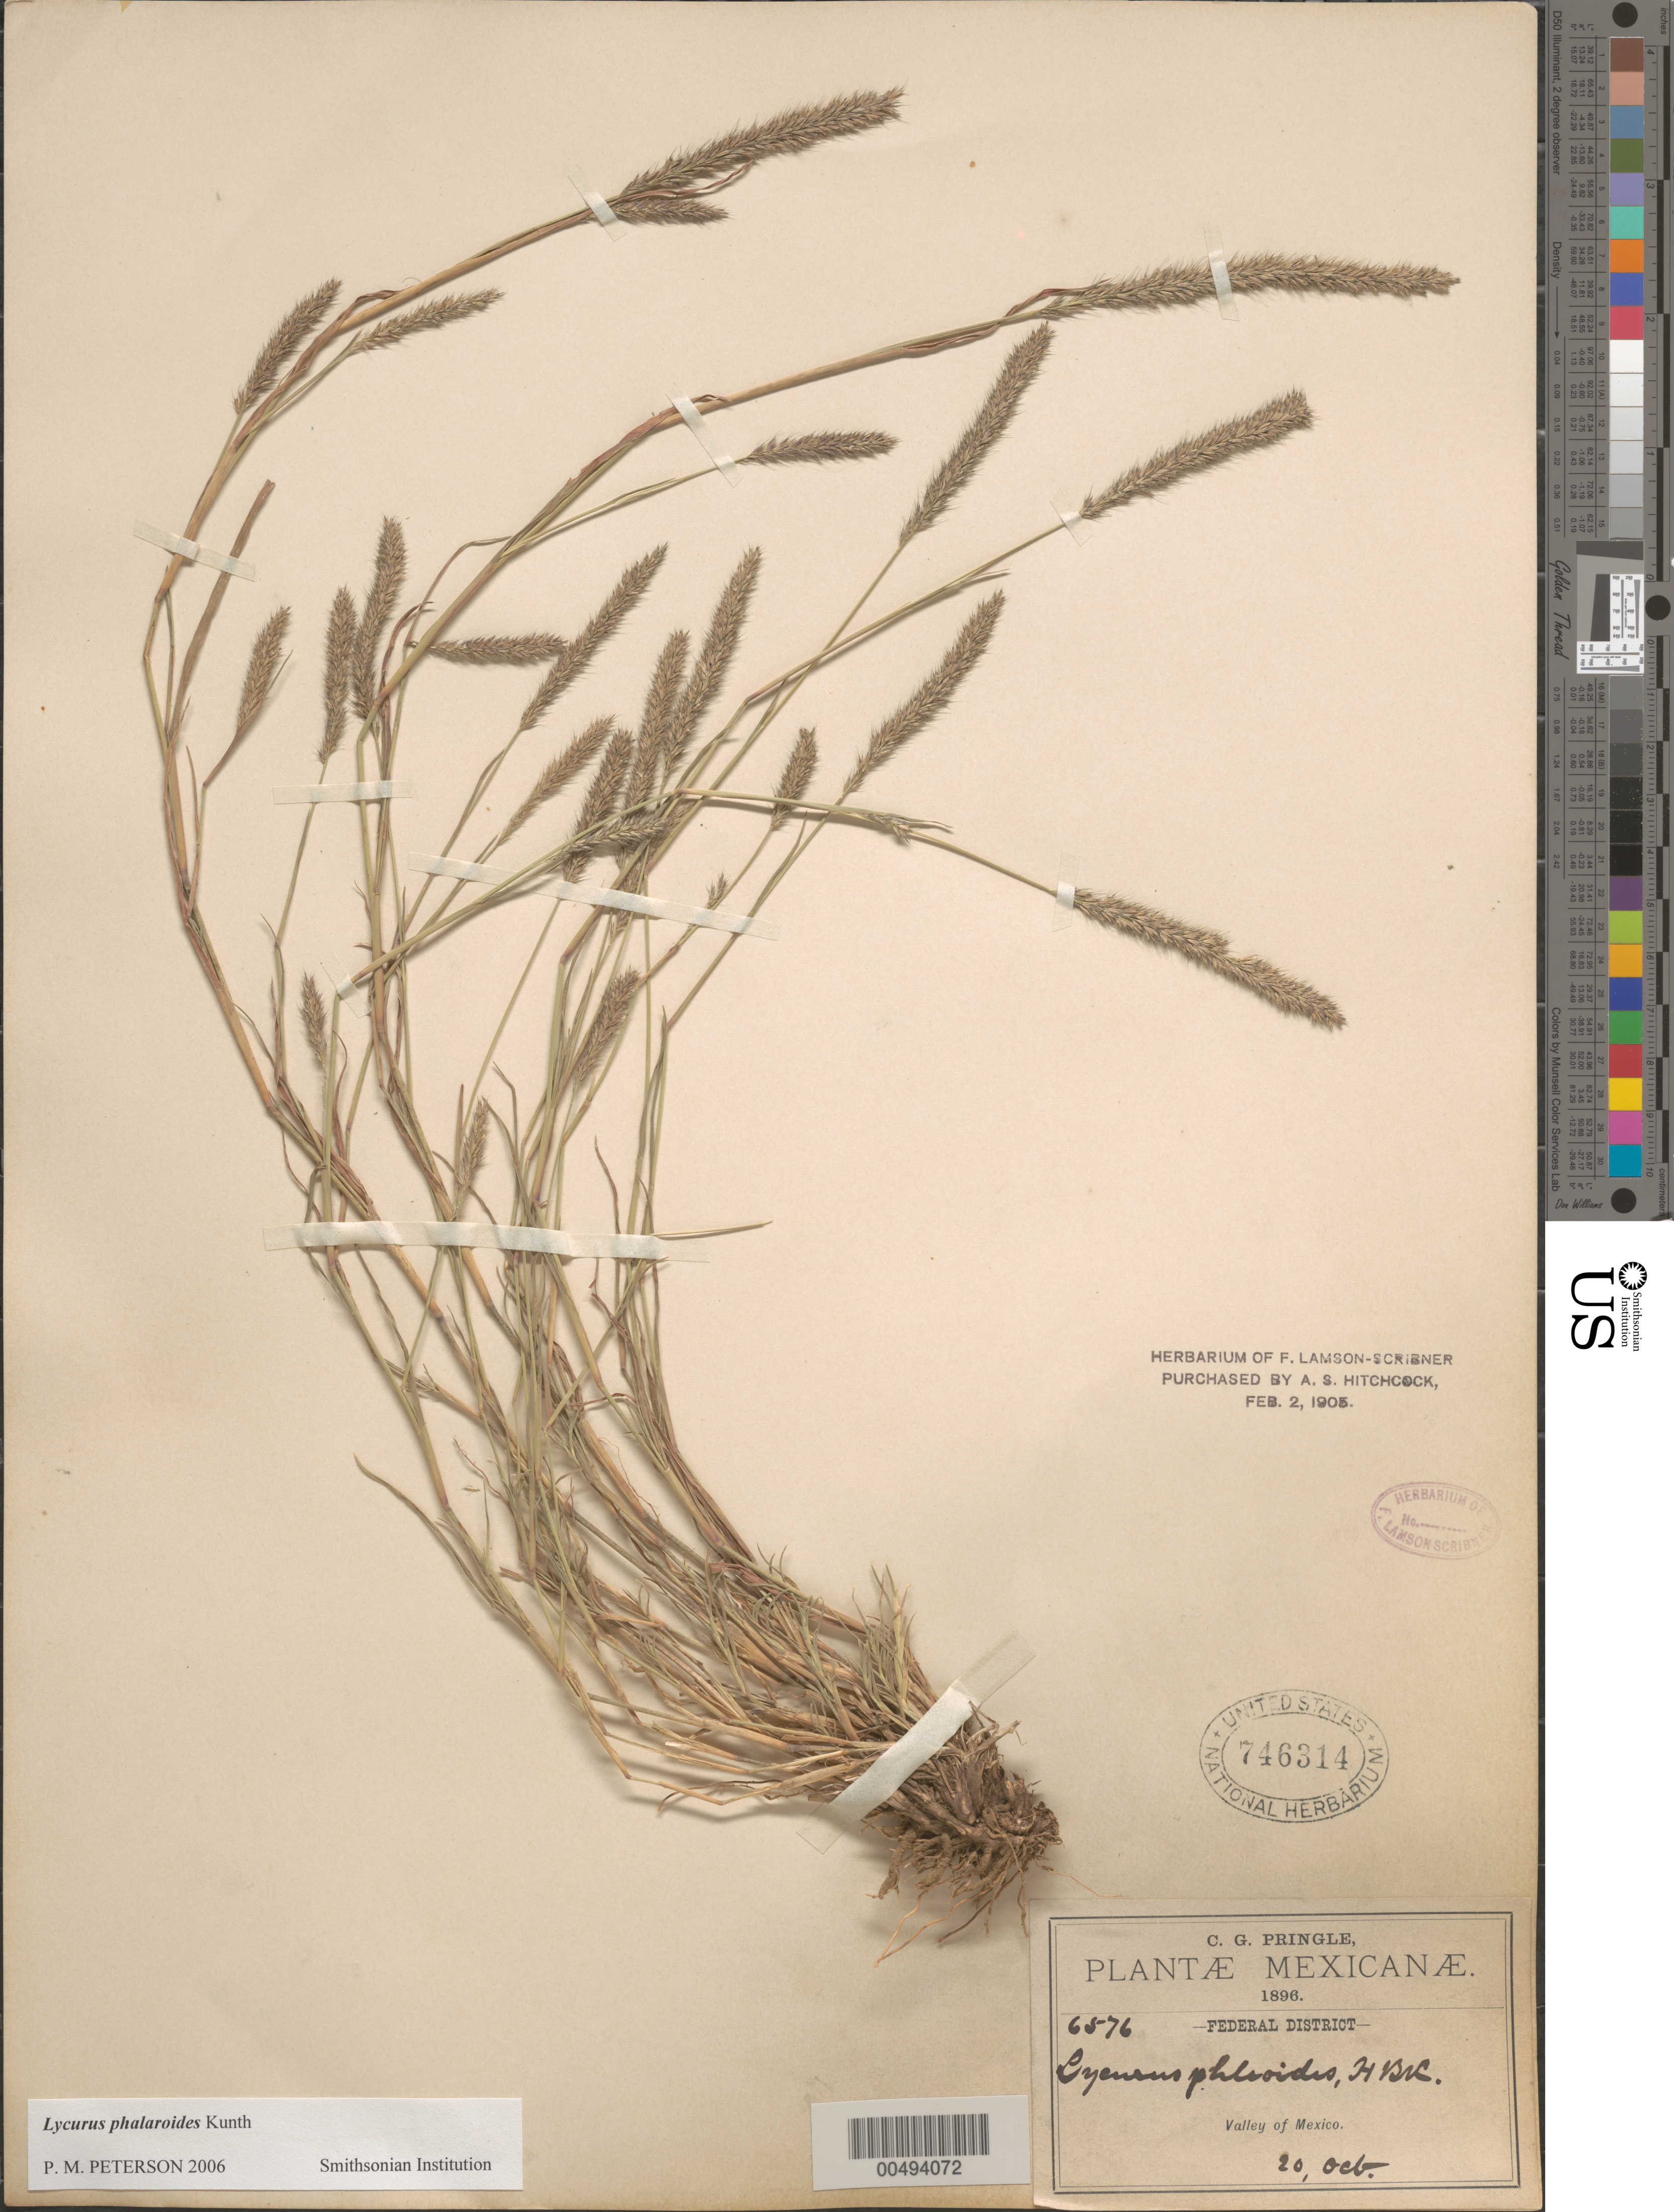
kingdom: Plantae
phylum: Tracheophyta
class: Liliopsida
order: Poales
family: Poaceae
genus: Lycurus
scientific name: Lycurus phalaroides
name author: Kunth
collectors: C. G. Pringle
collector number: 6576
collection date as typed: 20 Oct 1896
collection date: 1896-10-20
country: Mexico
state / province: Distrito Federal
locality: Valley of Mexico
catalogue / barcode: US 746314